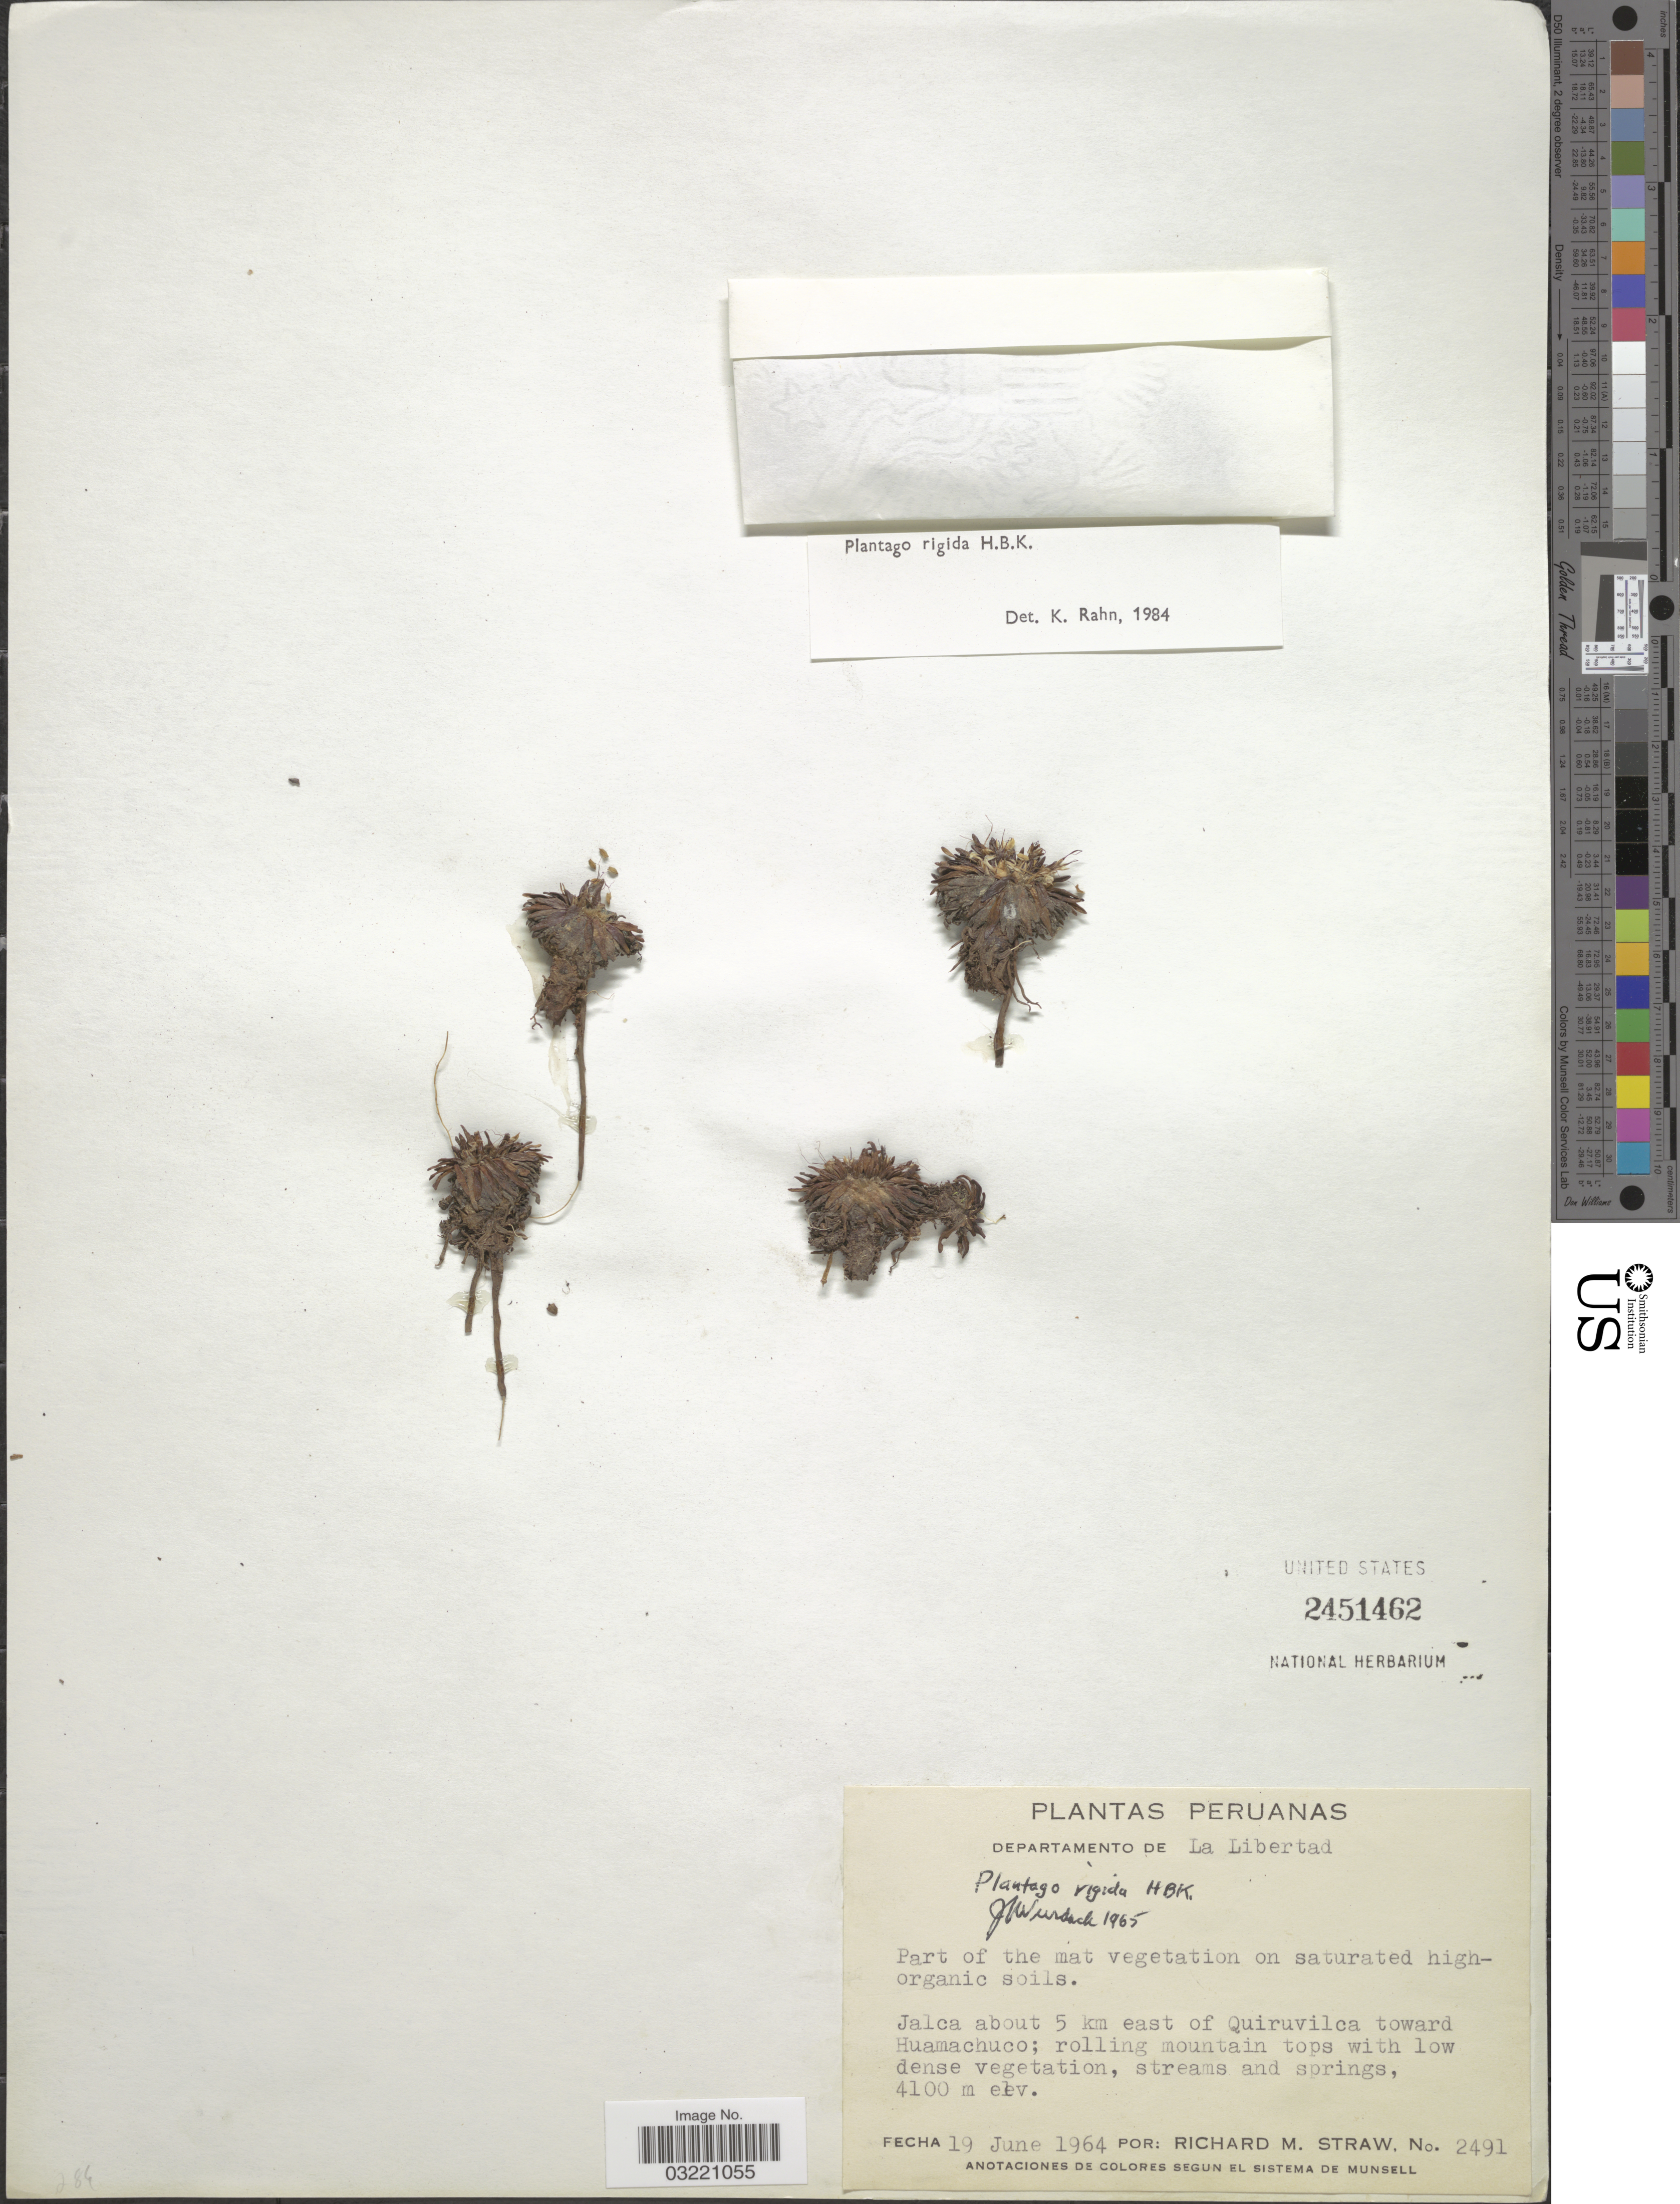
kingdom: Plantae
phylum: Tracheophyta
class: Magnoliopsida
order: Lamiales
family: Plantaginaceae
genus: Plantago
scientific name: Plantago rigida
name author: Kunth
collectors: R. M. Straw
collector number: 2491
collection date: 1964-06-19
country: Peru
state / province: La Libertad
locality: Departamento de La Libertad. Jalca about 5 km east of Quiruvilca toward Huamachuco.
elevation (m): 4100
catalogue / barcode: US 2451462